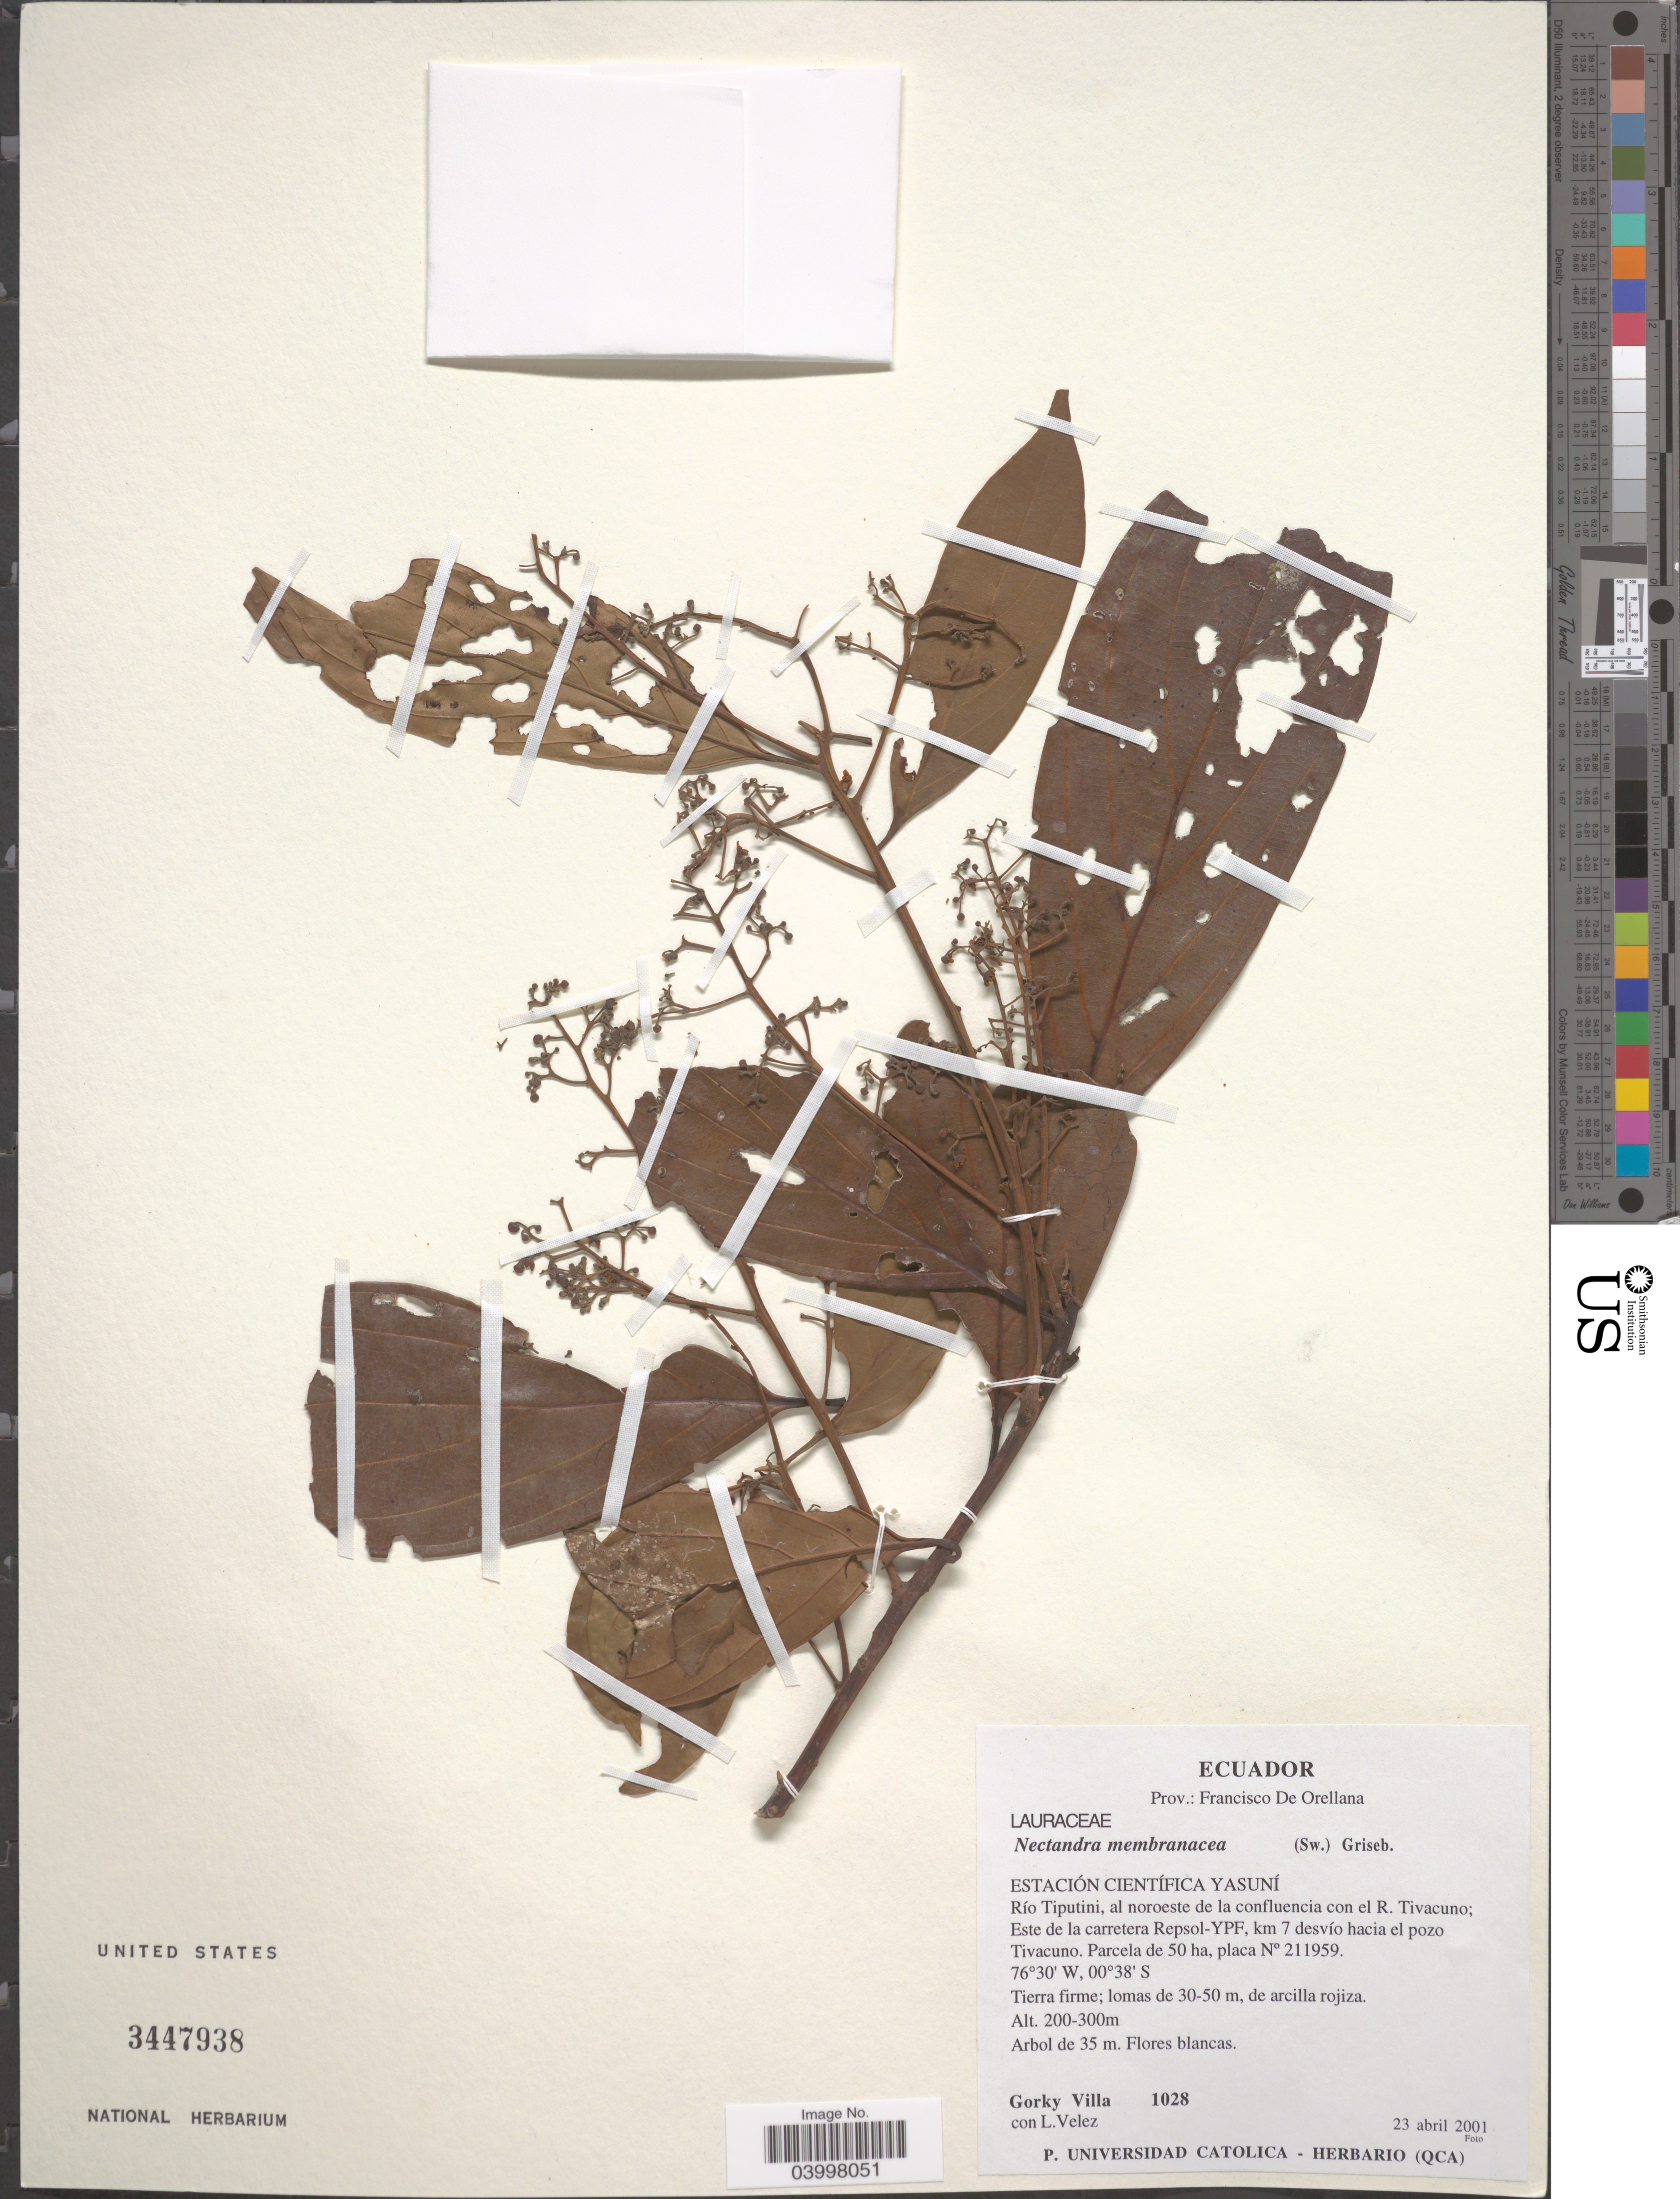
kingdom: Plantae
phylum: Tracheophyta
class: Magnoliopsida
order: Laurales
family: Lauraceae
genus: Nectandra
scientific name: Nectandra membranacea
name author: (Sw.) Griseb.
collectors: G. Villa & L. Velez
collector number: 1028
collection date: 2001-04-23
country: Ecuador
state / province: Orellana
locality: Francisco De Orellana. Estación Científica Yasuní. Río Tiputini, al noroeste de la confluencia con el R. Tivacuno; Este de la carretera Repsol-YPF, km 7 desvío hacia el pozo Tivacuno. Parcela de 50 ha, placa N° 211959.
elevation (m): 200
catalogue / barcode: US 3447938